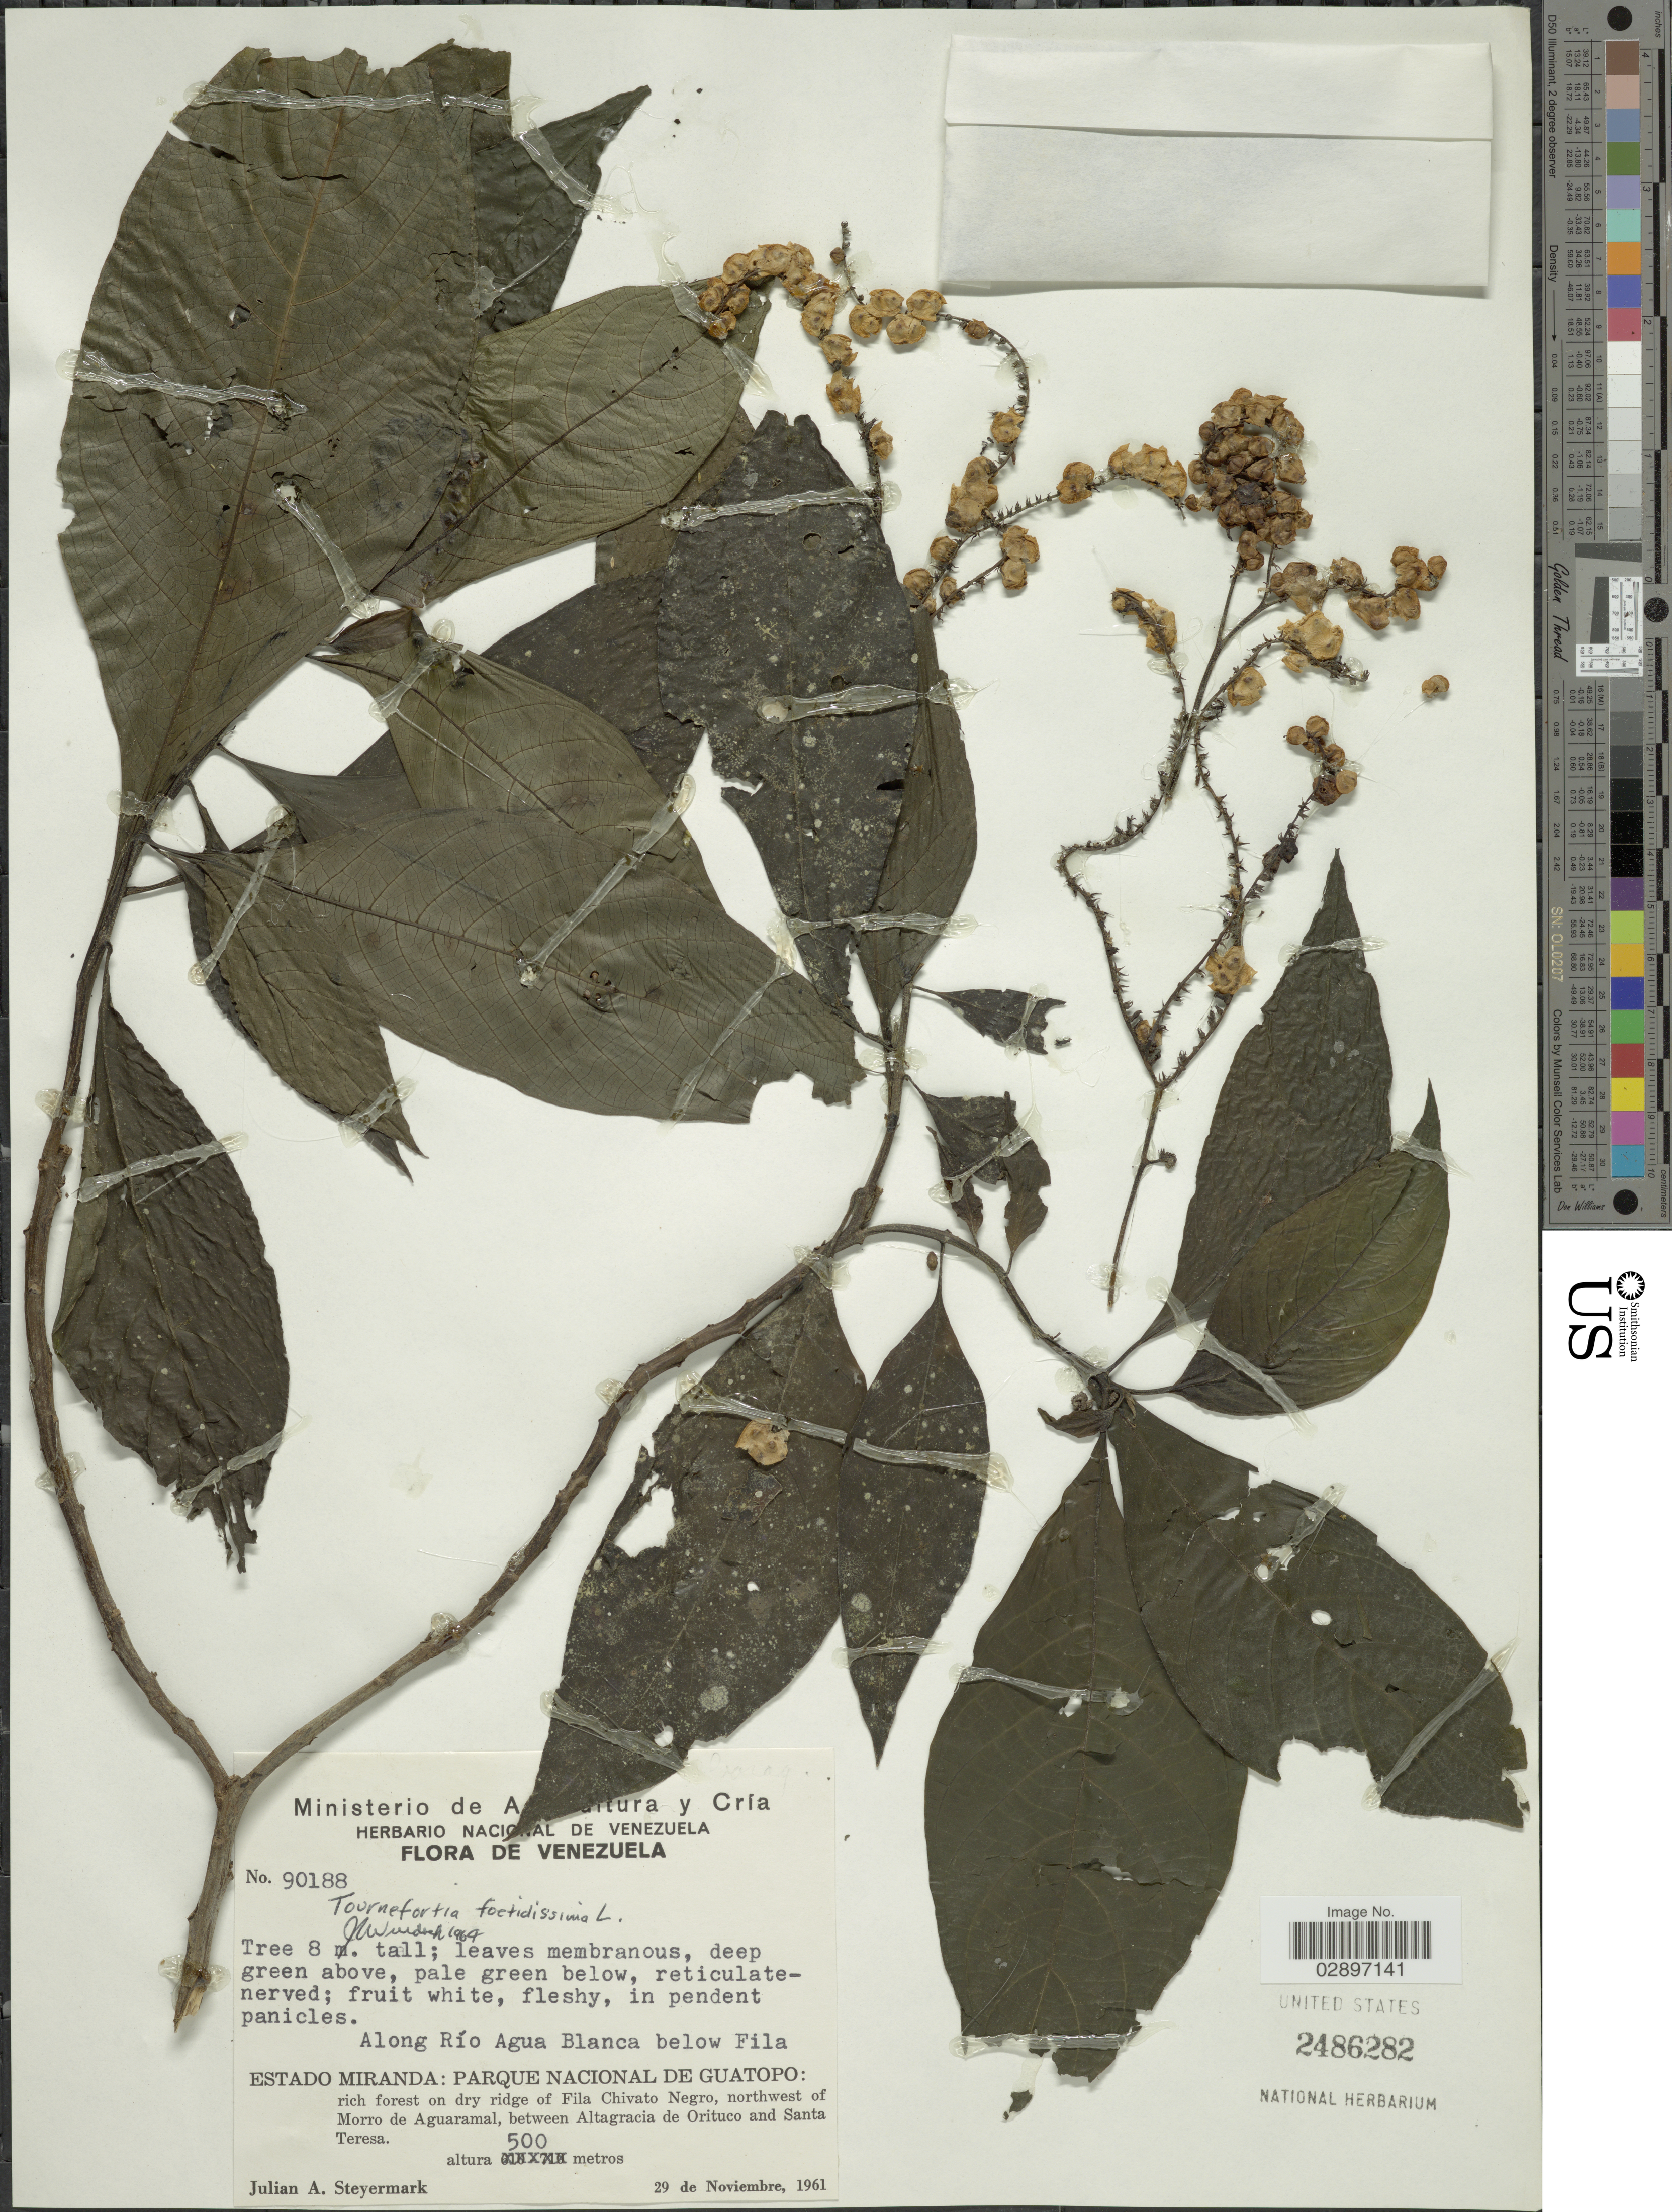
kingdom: Plantae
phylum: Tracheophyta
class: Magnoliopsida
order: Boraginales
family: Heliotropiaceae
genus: Tournefortia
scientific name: Tournefortia foetidissima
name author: L.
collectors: J. Steyermark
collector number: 90188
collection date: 1961-11-29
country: Venezuela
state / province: Miranda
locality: Along Río Agua Blanca, below Fila. Parque Nacional De Guatopo: rich forest on dry ridge of Fila Chivato Negro, northwest of Morro de Aguaramal, between Altagracia de Orituco and Santa Teresa.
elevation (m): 500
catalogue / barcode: US 2486282